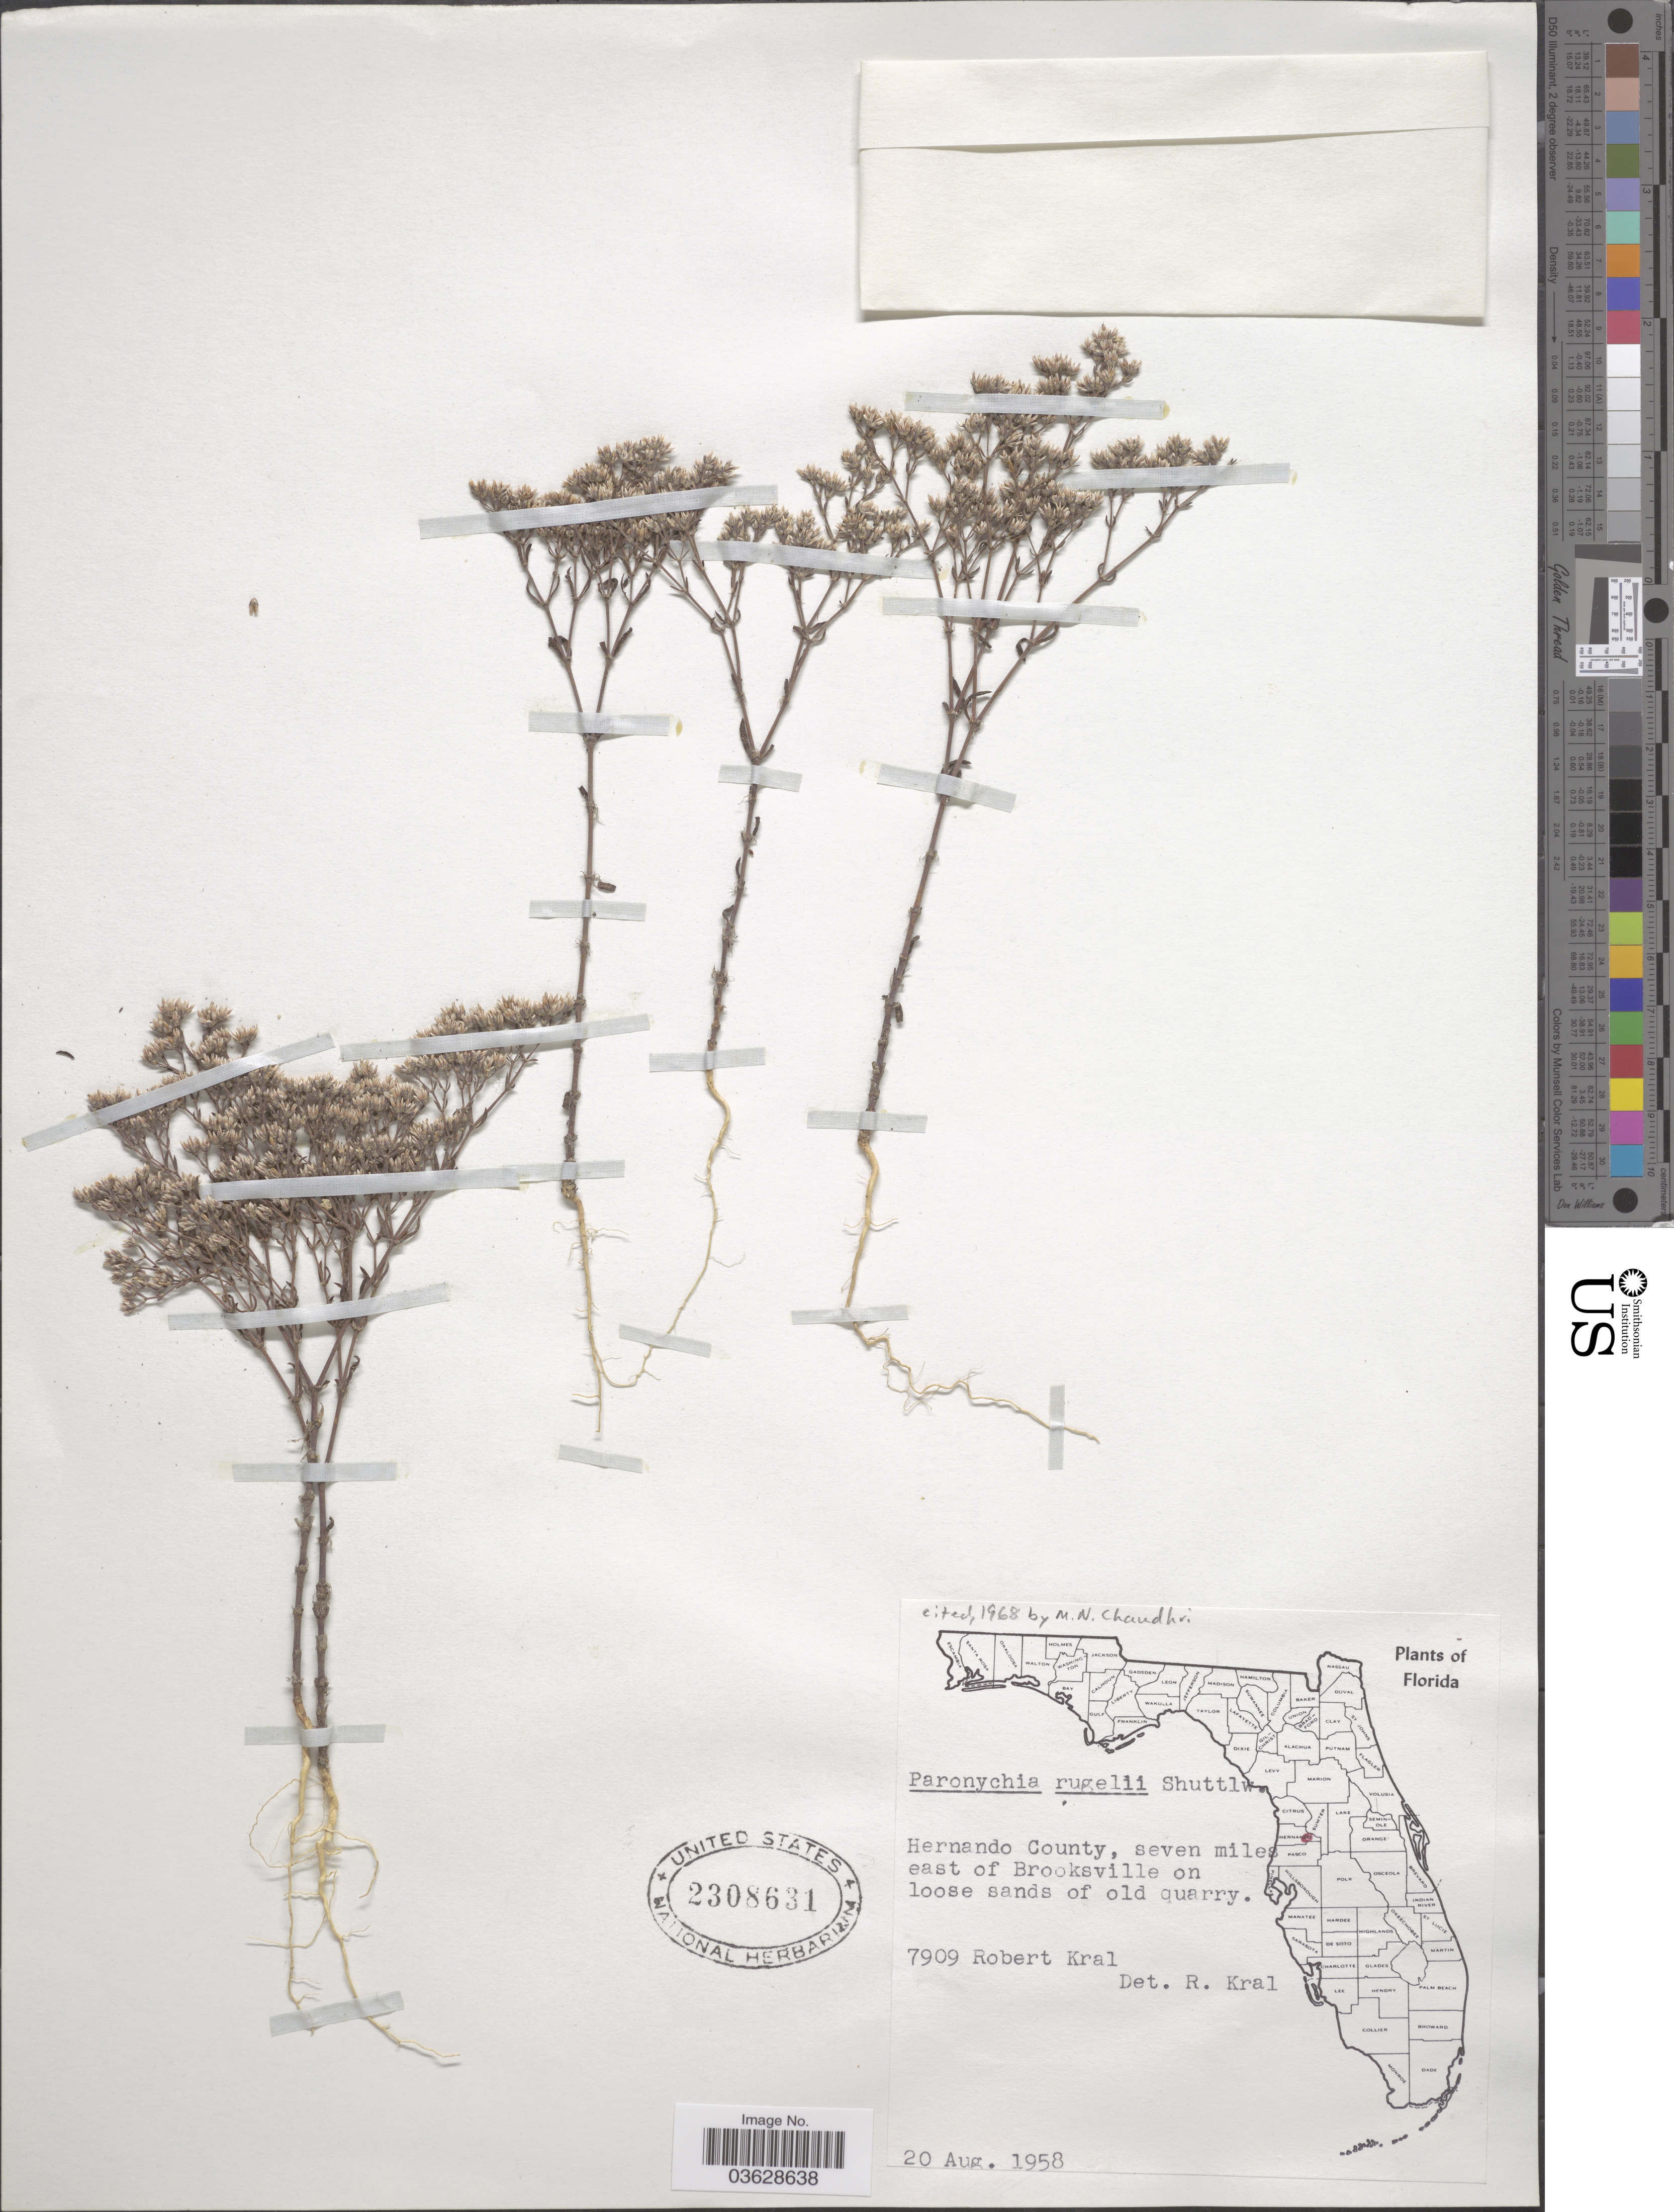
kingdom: Plantae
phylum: Tracheophyta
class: Magnoliopsida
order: Caryophyllales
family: Caryophyllaceae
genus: Paronychia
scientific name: Paronychia rugelii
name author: (Chapm.) Shuttlew. ex Chapm.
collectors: R. Kral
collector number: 7909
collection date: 1958-08-20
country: United States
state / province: Florida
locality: Hernando County, seven miles east of Brooksville on loose sands of old quarry.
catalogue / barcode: US 2308631